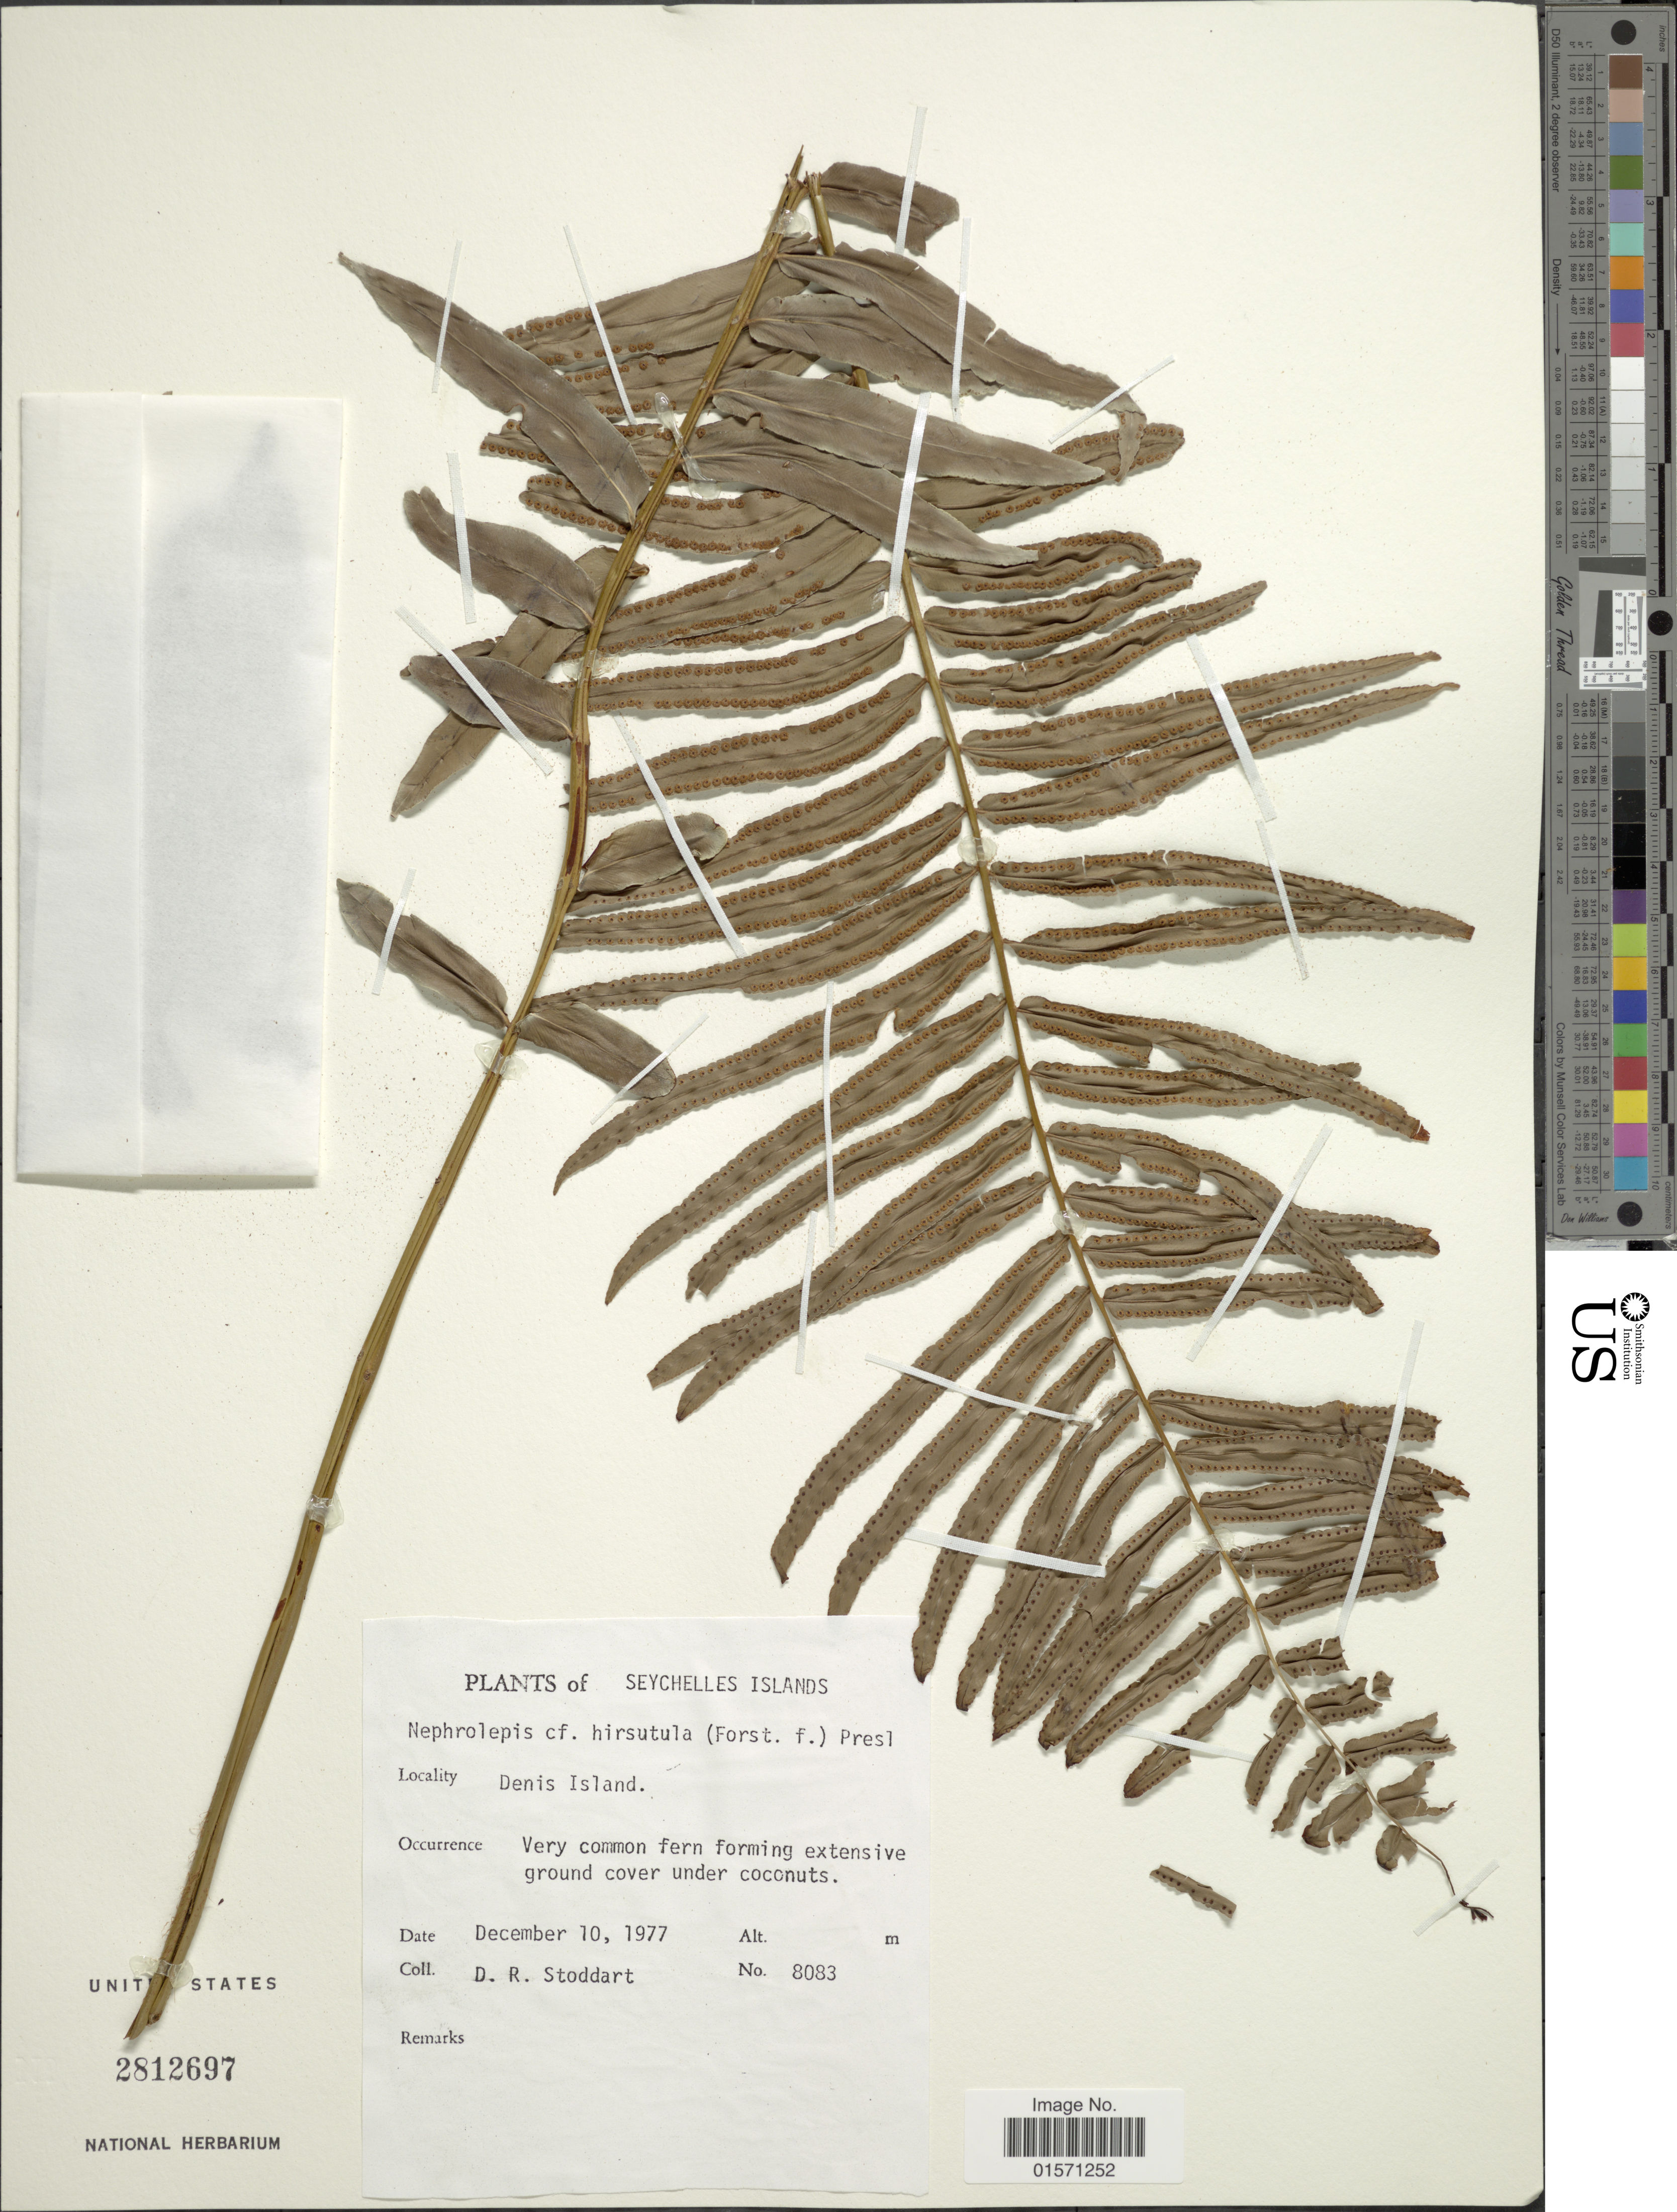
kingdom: Plantae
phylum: Tracheophyta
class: Polypodiopsida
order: Polypodiales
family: Nephrolepidaceae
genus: Nephrolepis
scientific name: Nephrolepis biserrata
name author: (Sw.) Schott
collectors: D. R. Stoddart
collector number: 8083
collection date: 1977-12-10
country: Seychelles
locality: Denis Islands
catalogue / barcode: US 2812697